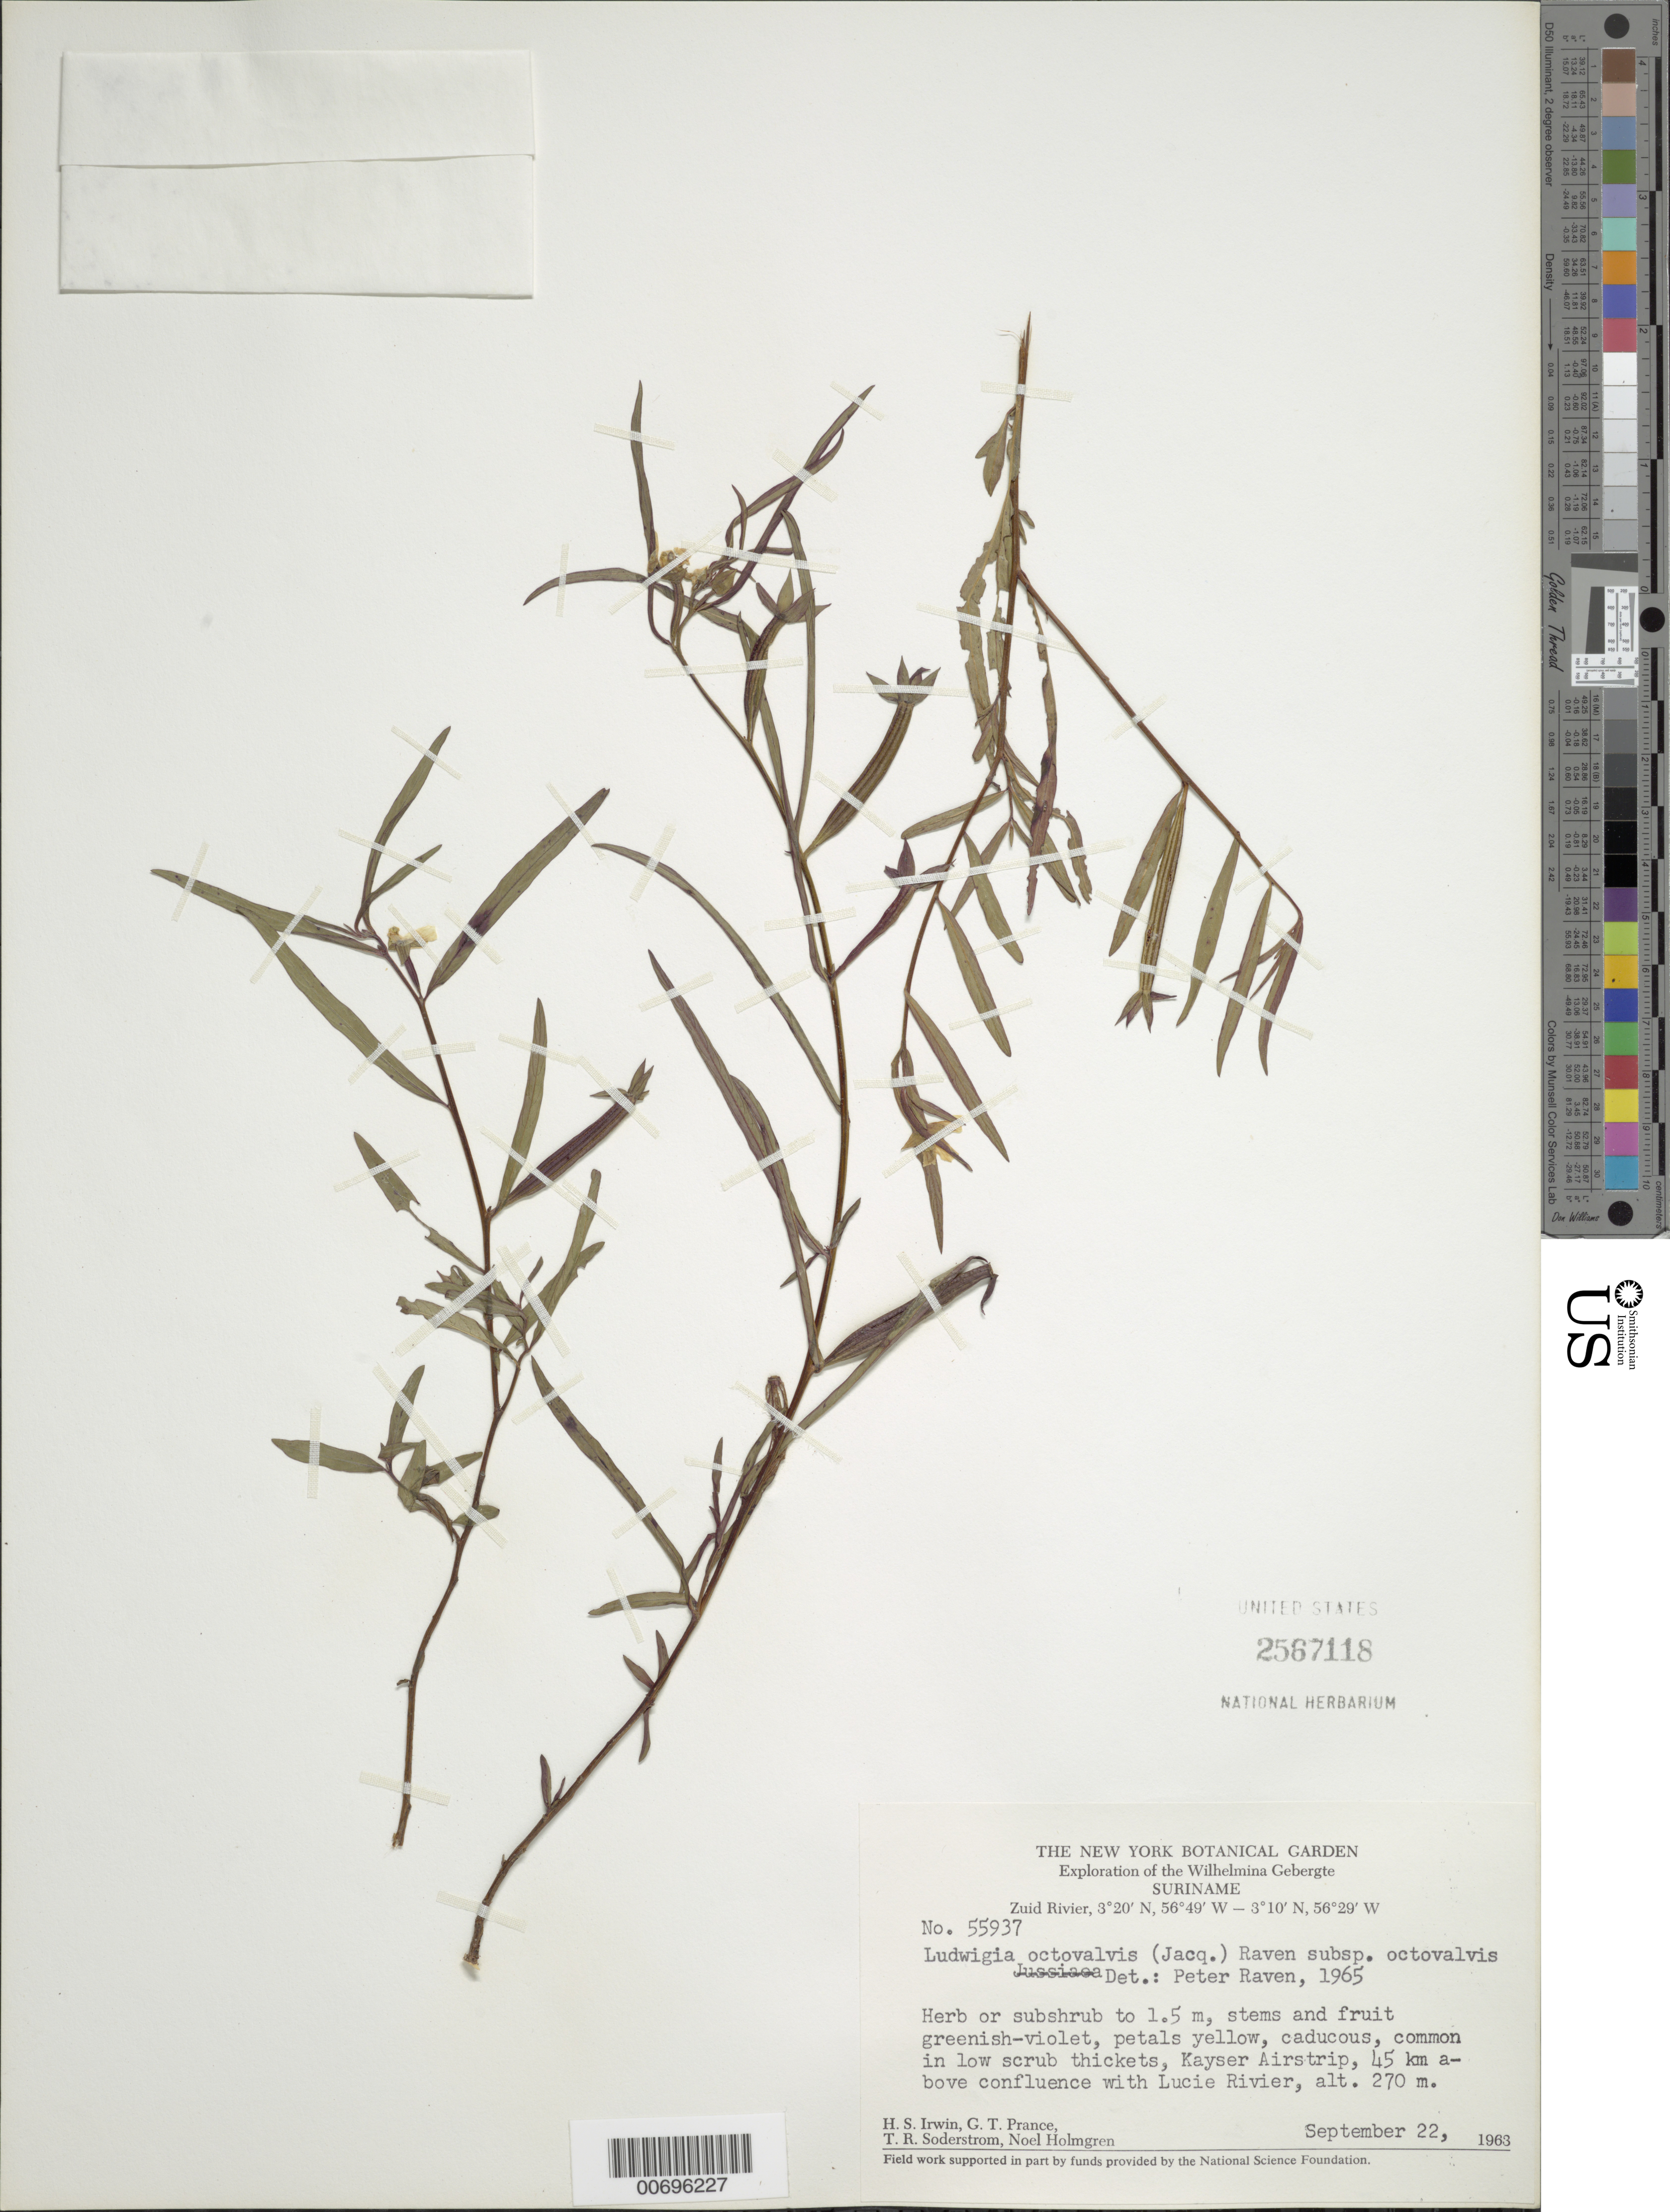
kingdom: Plantae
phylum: Tracheophyta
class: Magnoliopsida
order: Myrtales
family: Onagraceae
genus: Ludwigia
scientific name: Ludwigia octovalvis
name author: (Jacq.) P.H. Raven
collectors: H. Irwin, G. T. Prance, T. R. Soderstrom & N. H. Holmgren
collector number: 55937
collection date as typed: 22-Sep-63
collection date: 1963-09-22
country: Suriname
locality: Kayser Airstrip, Zuid R., 45 km above confl. with Lucie R., Wilhelmina Gebergte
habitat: In low scrub thickets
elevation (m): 270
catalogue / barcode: US 2567118